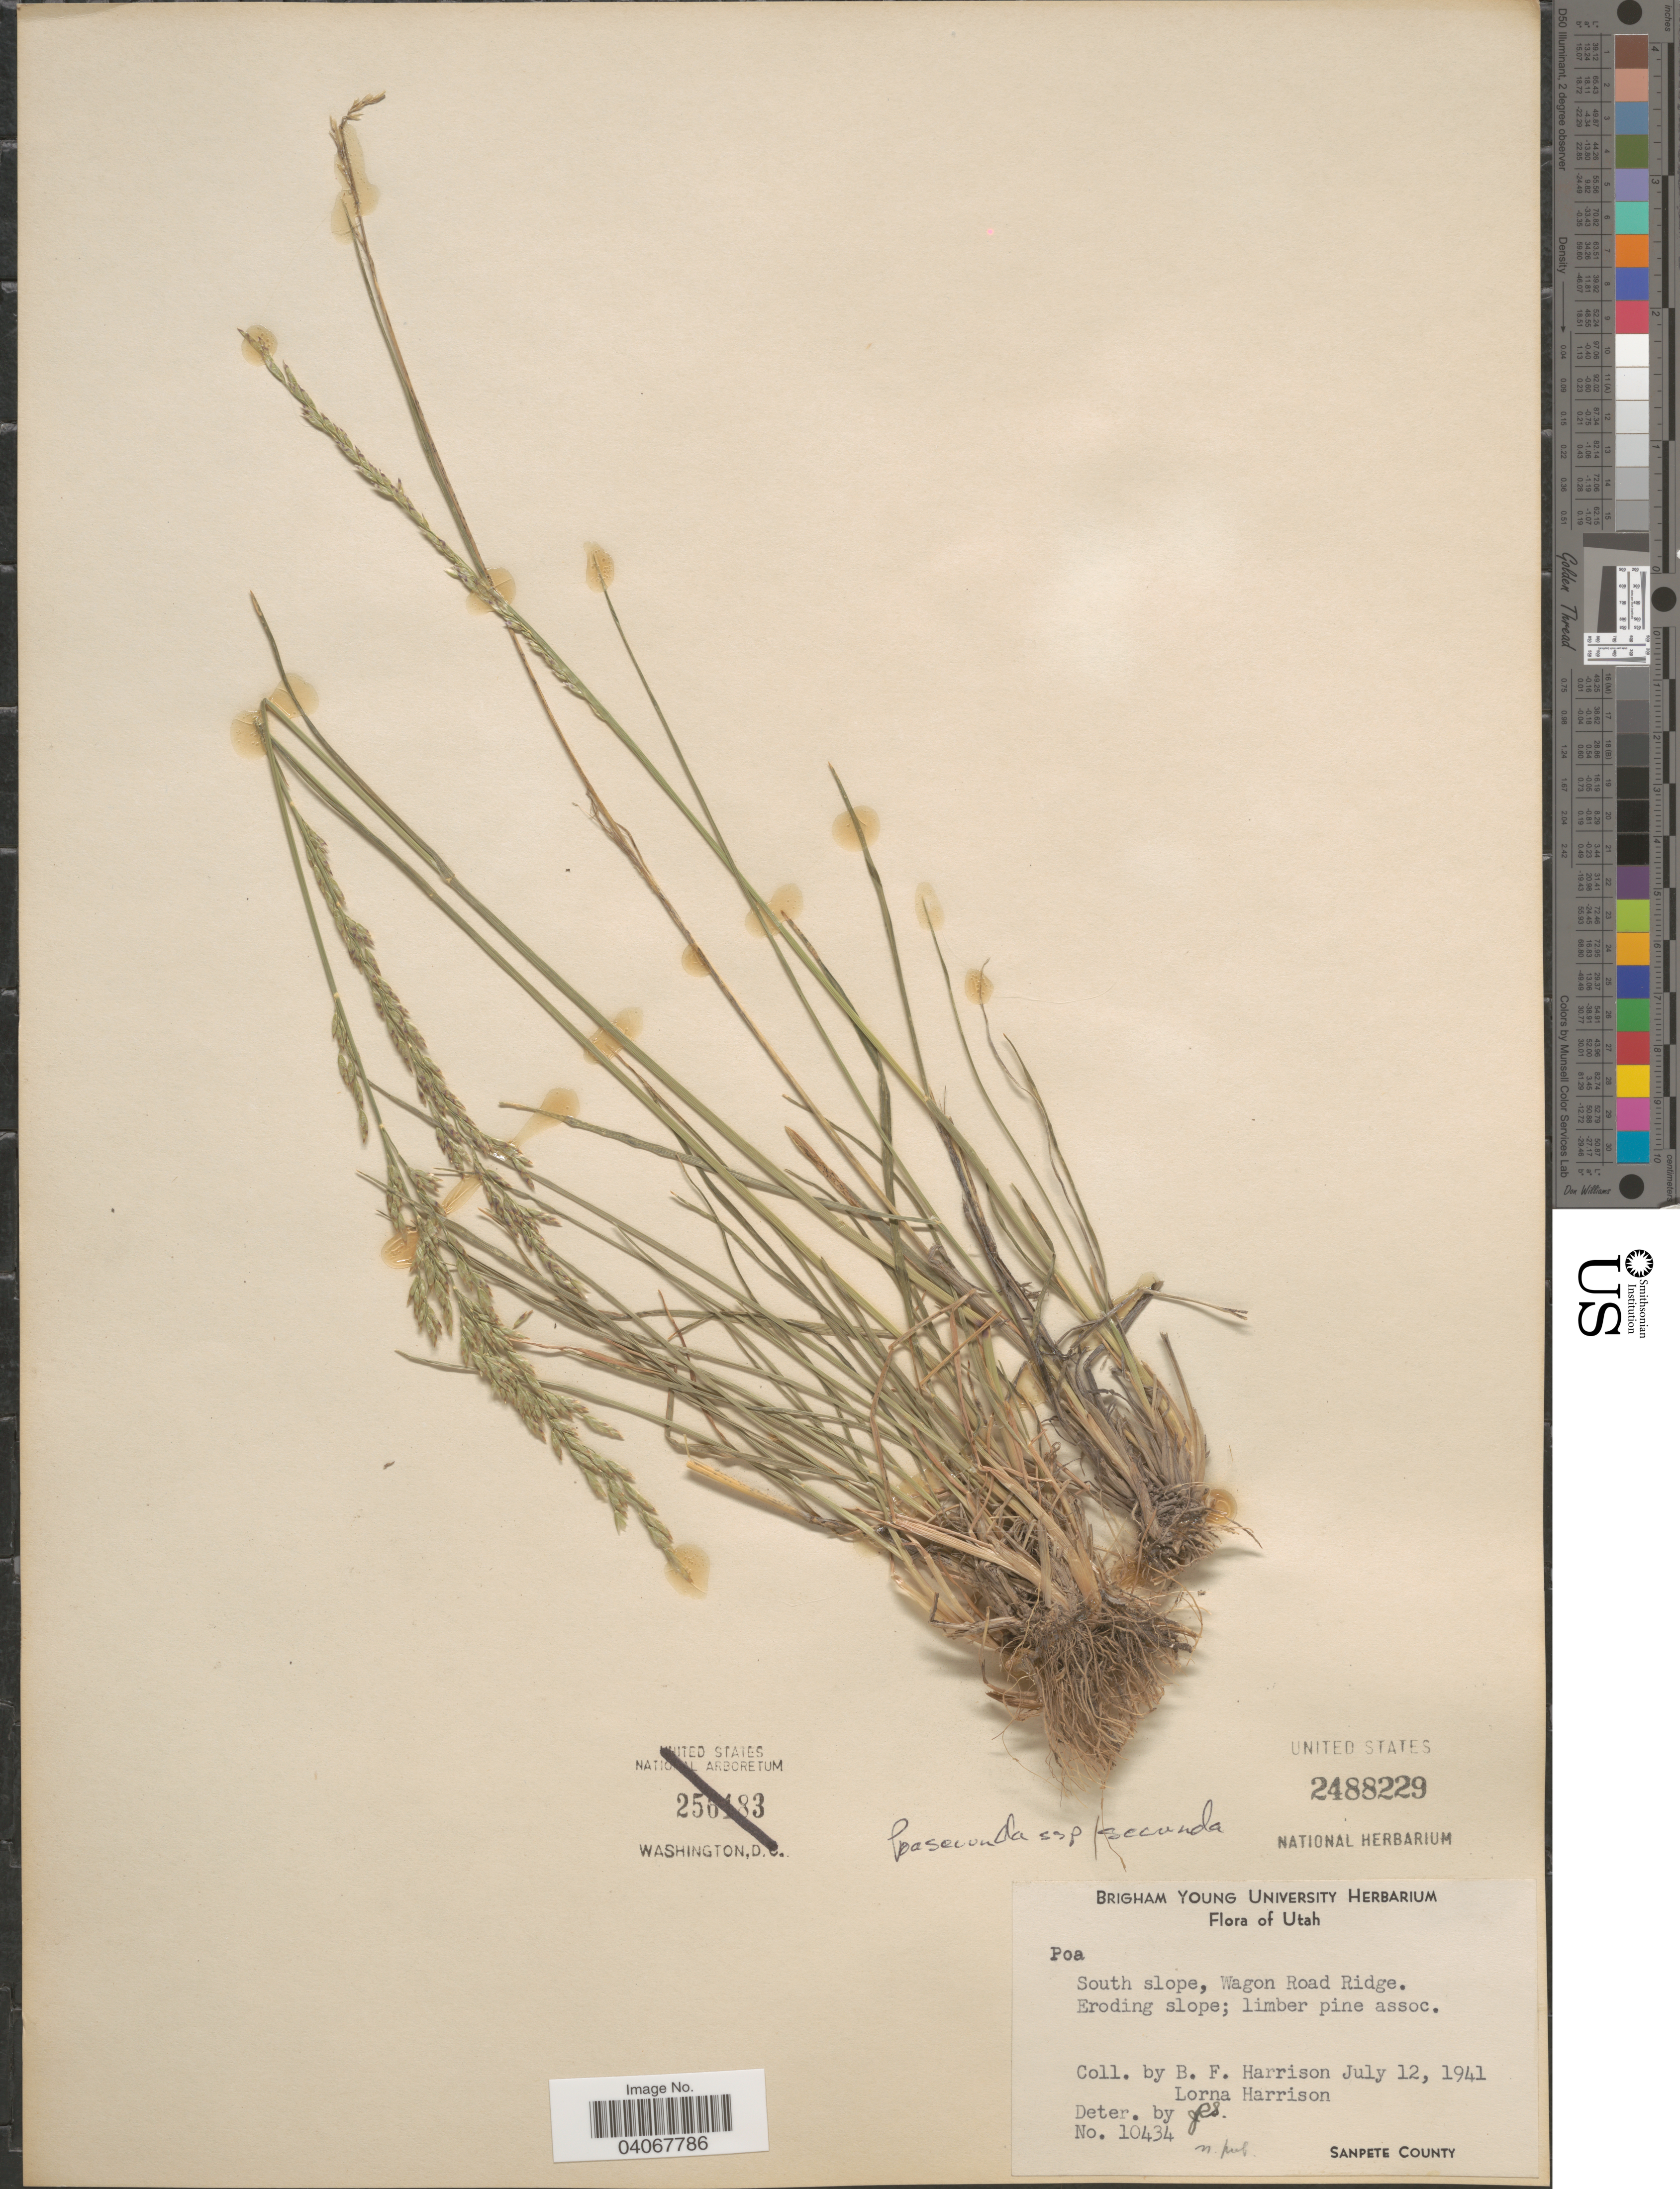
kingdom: Plantae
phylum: Tracheophyta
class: Liliopsida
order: Poales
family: Poaceae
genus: Poa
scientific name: Poa secunda subsp. secunda var. secunda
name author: J. Presl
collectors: B. F. Harrison & L. Harrison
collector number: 10434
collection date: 1941-07-12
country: United States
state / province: Utah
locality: South slope, Wagon Road Ridge. Sanpete County.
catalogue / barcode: US 2488229